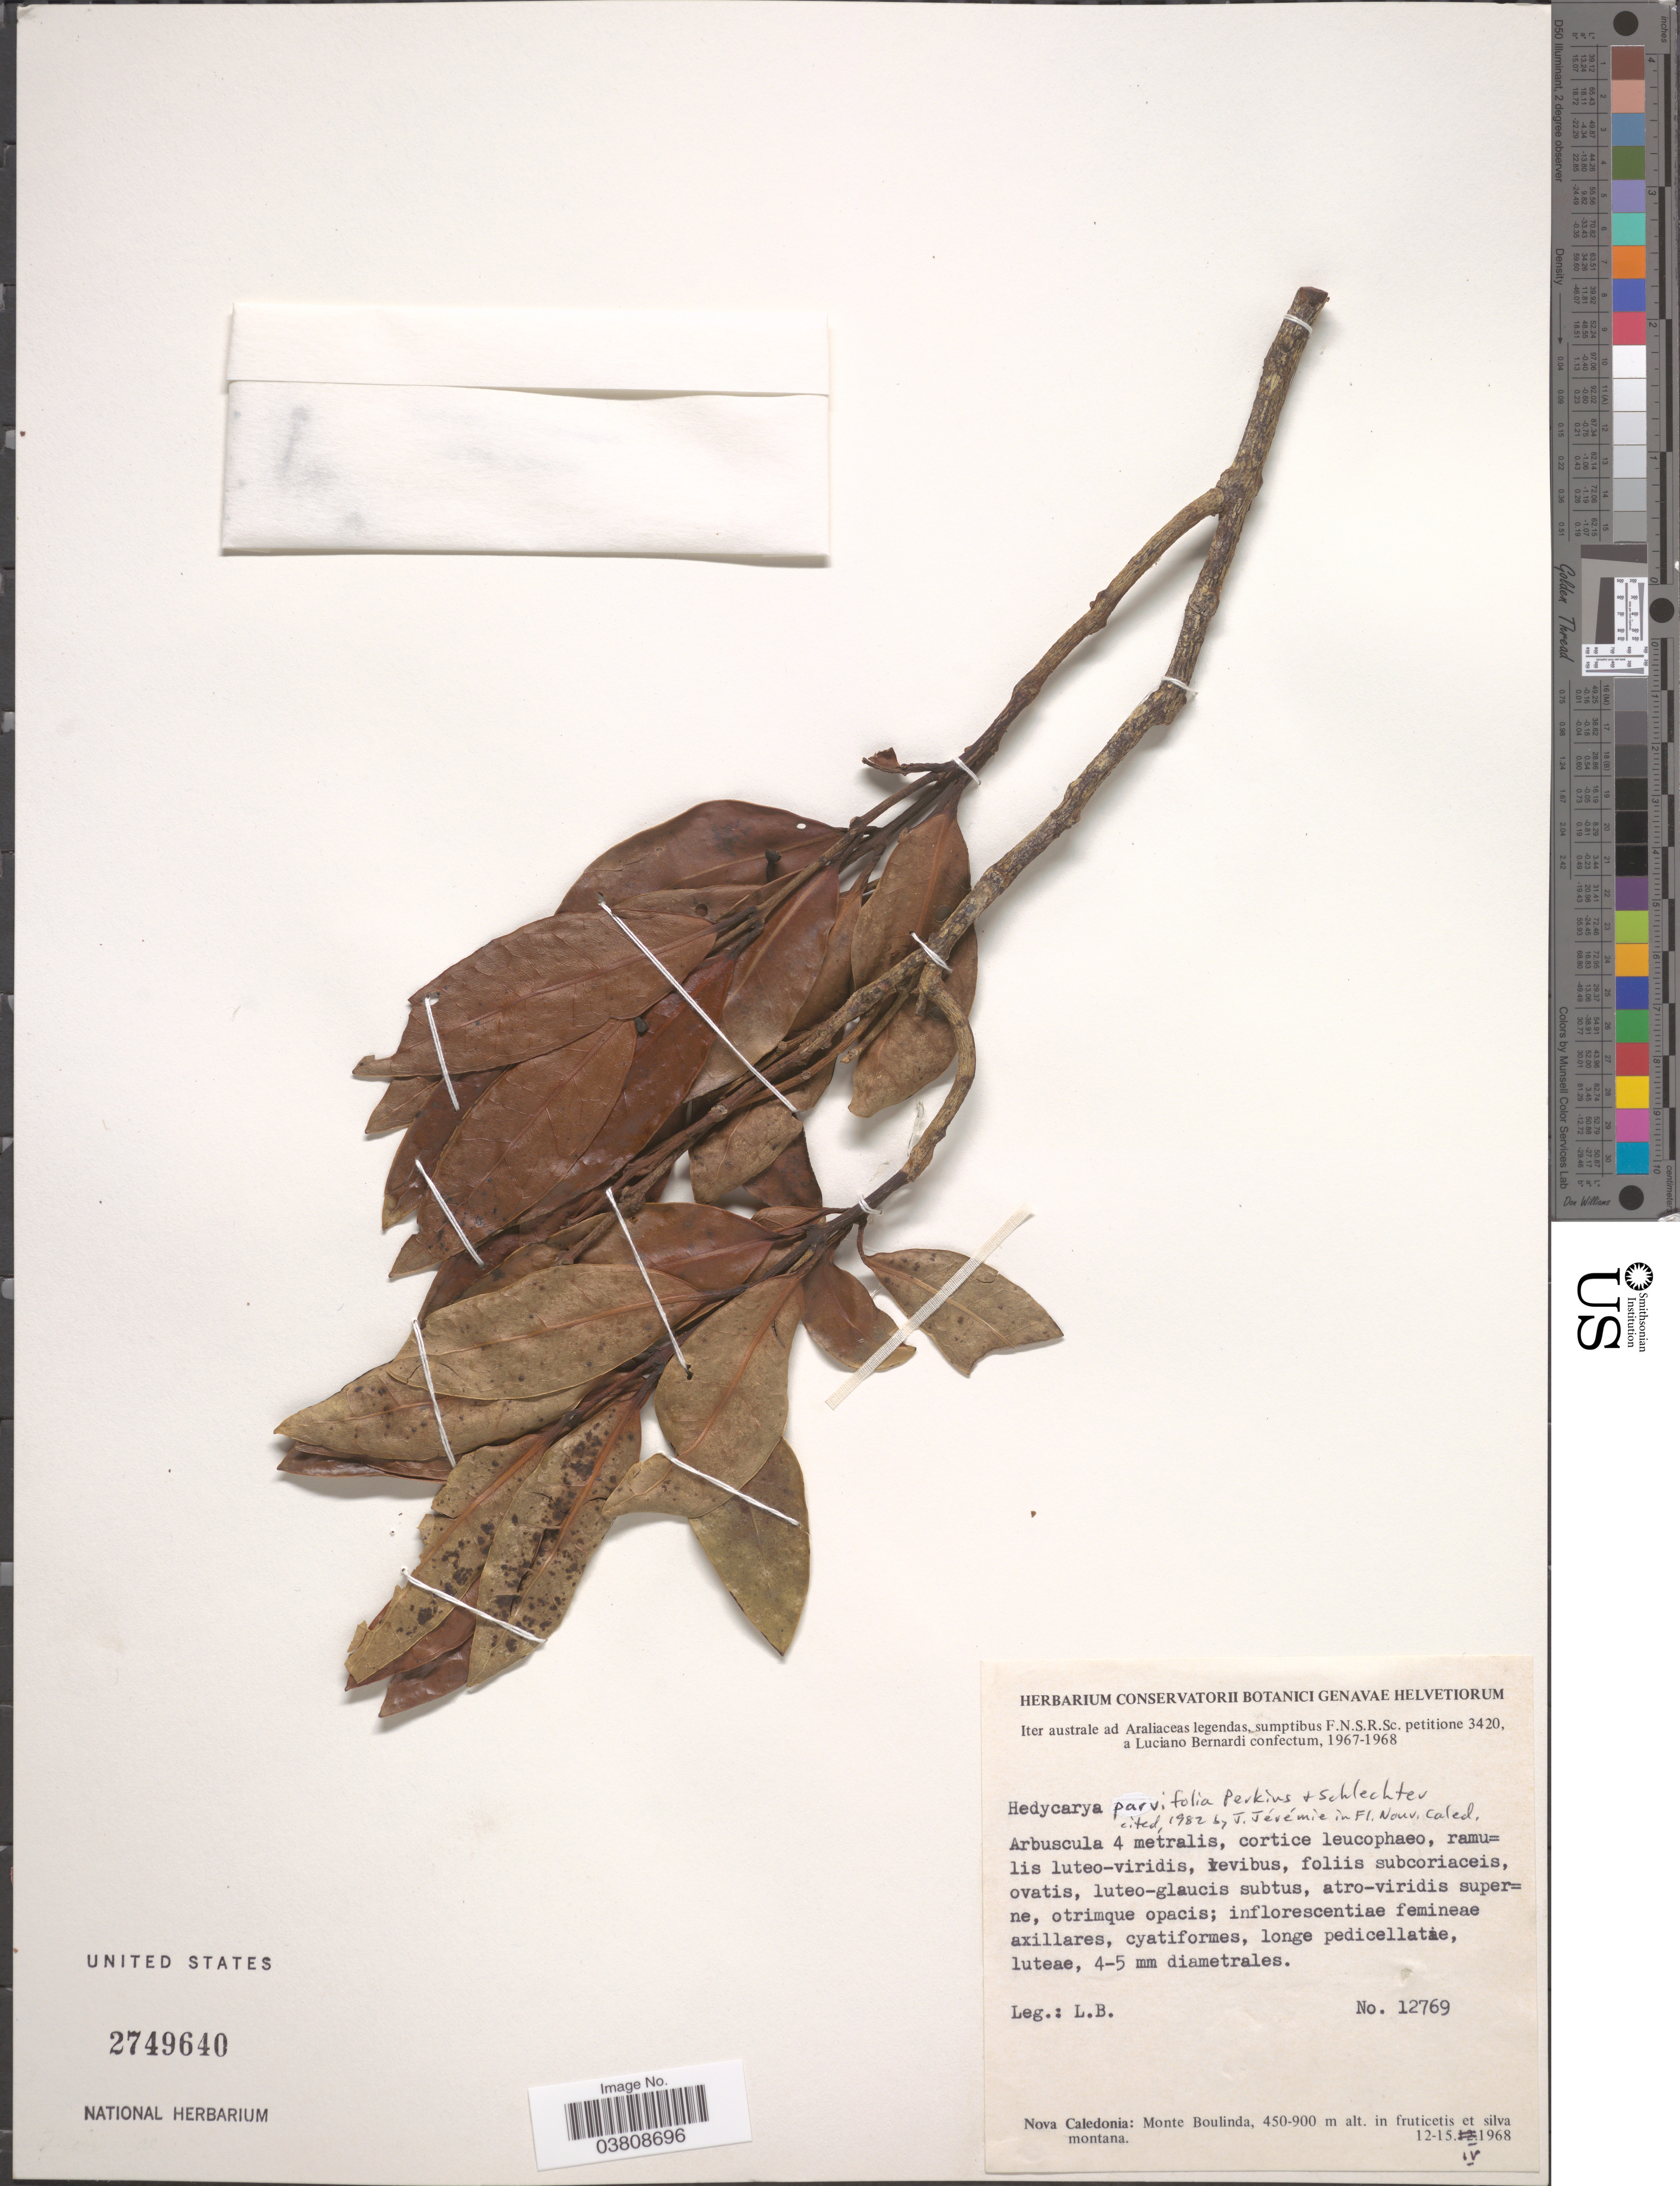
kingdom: Plantae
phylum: Tracheophyta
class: Magnoliopsida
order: Laurales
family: Monimiaceae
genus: Hedycarya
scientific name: Hedycarya parvifolia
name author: G. Perkins & Schltr.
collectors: L. Bernardi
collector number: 12769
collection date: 1968-04-12/1968-04-15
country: New Caledonia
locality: Nova Caledonia: Monte Boulinda.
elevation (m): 450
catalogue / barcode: US 2749640